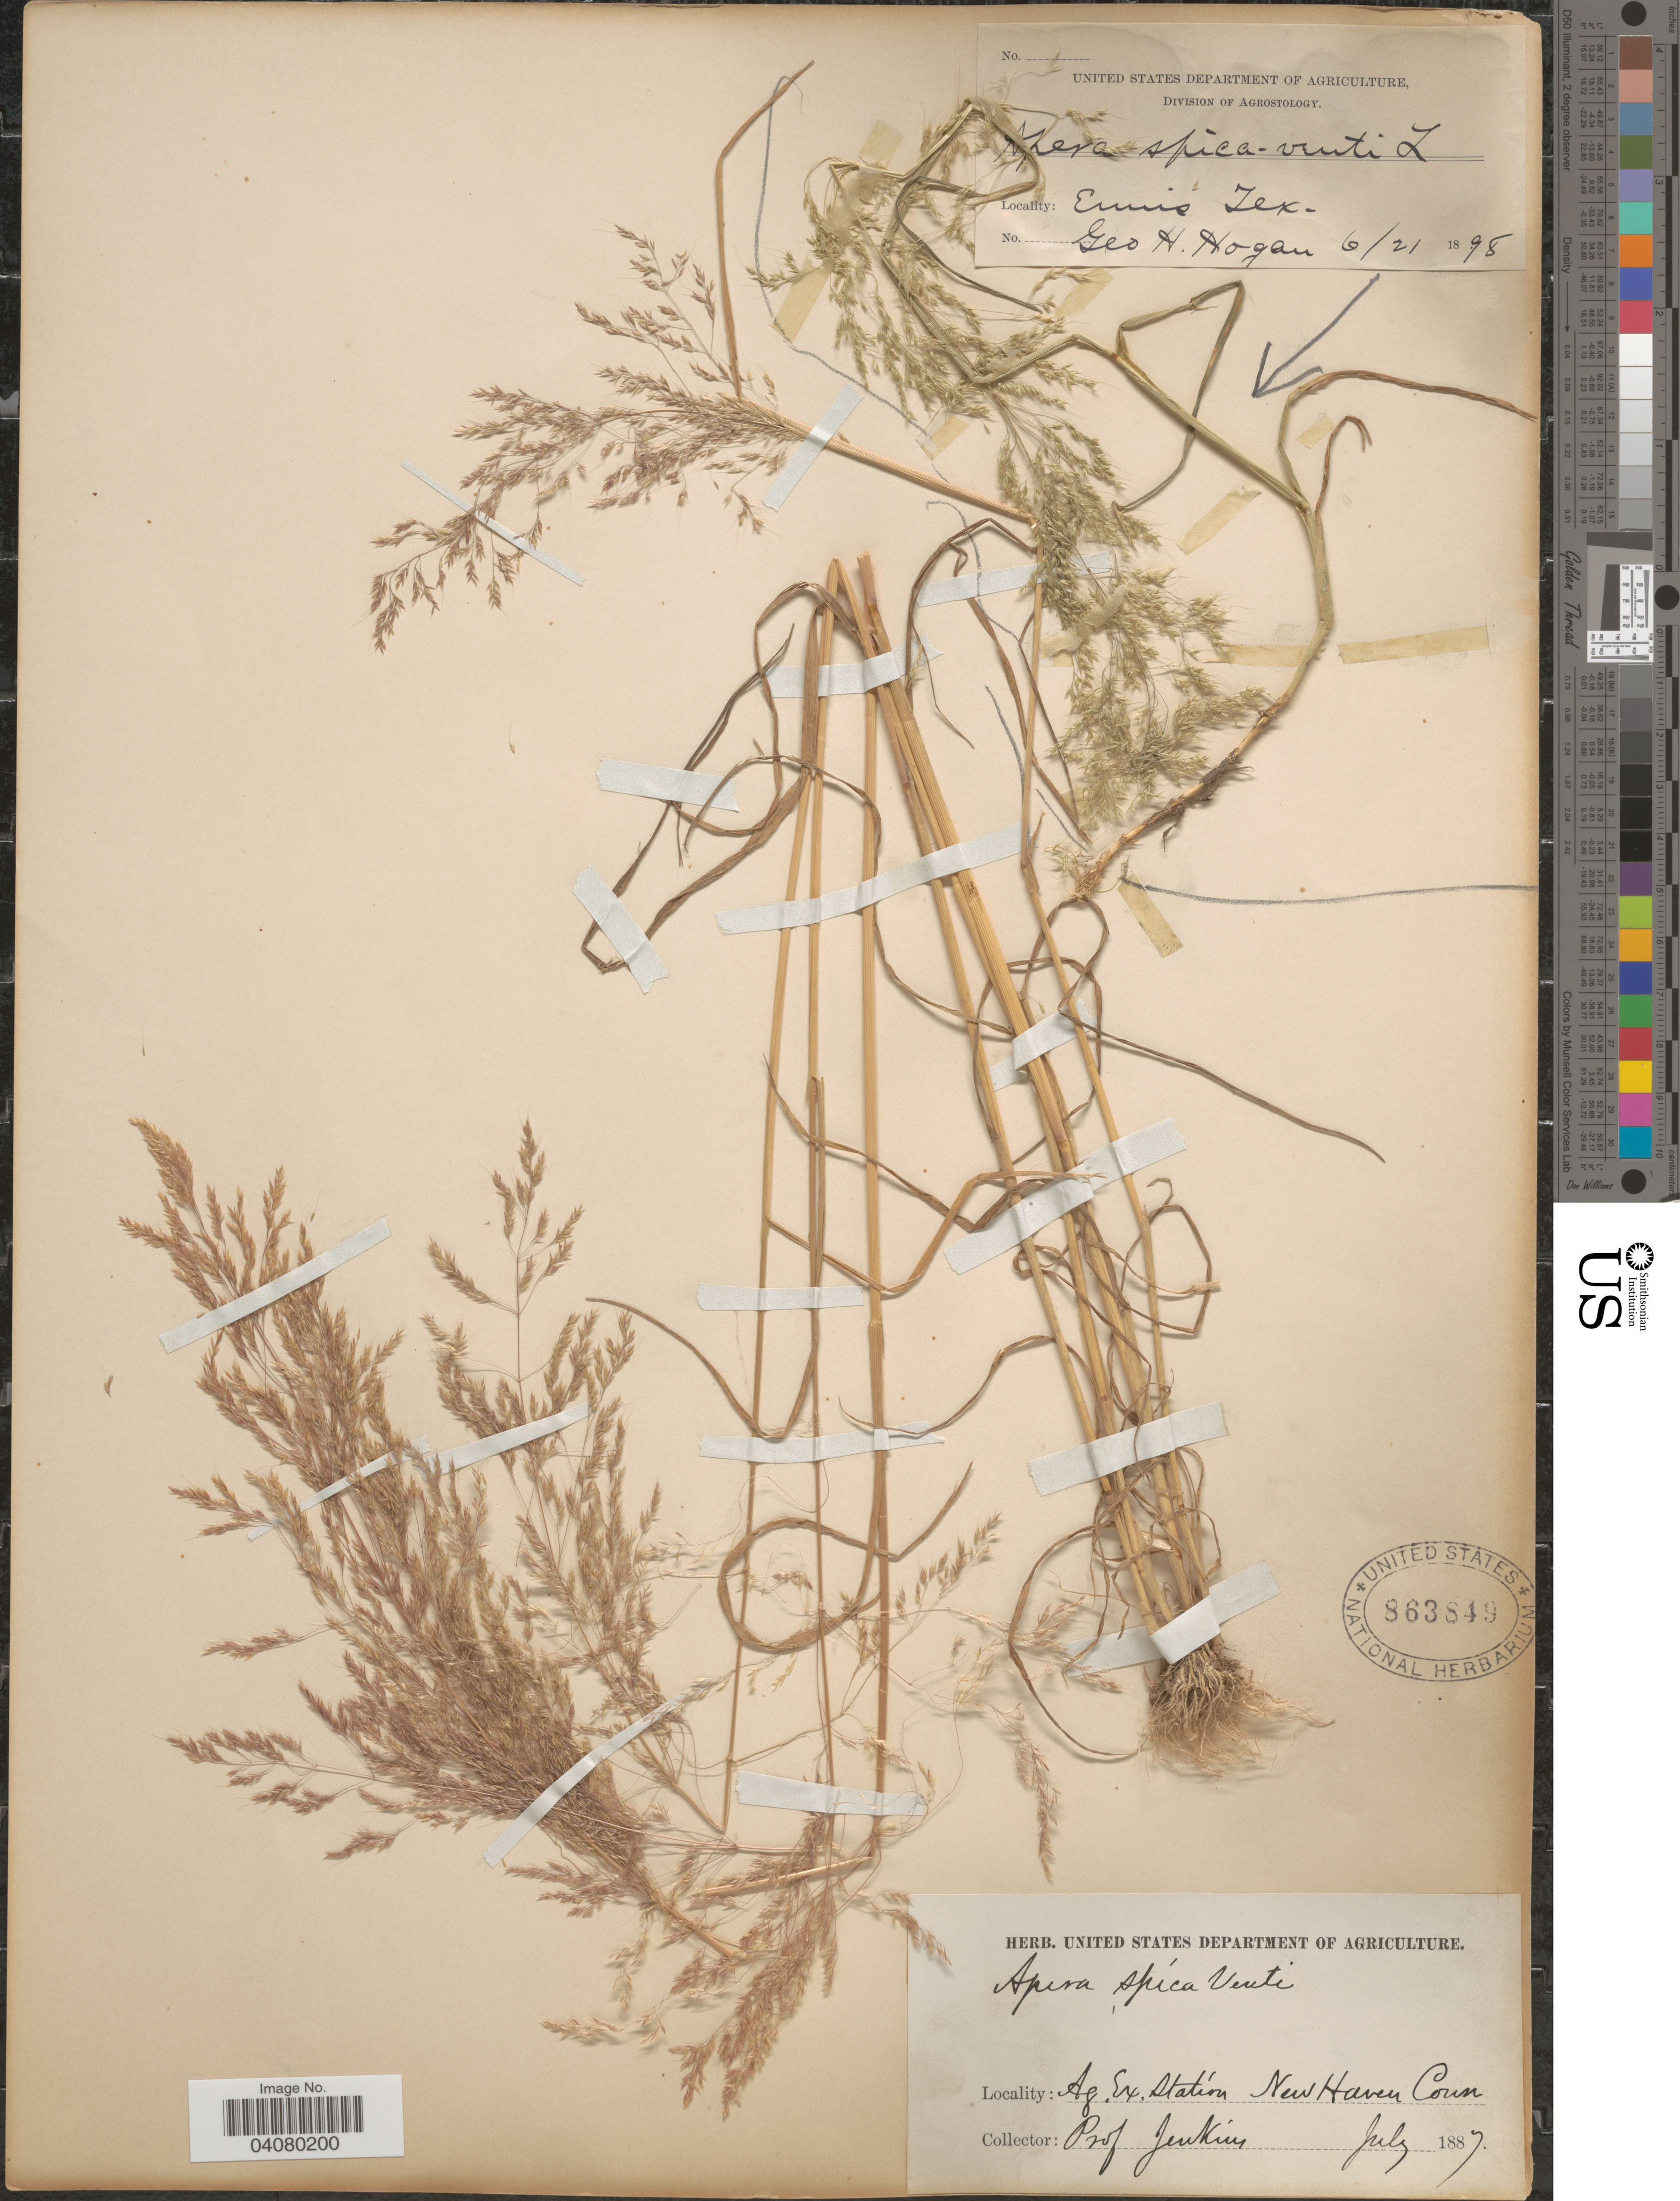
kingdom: Plantae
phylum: Tracheophyta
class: Liliopsida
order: Poales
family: Poaceae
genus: Apera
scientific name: Apera spica-venti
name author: (L.) P. Beauv.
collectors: G. Hogan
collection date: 1898-06-21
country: United States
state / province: Texas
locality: Ennis.